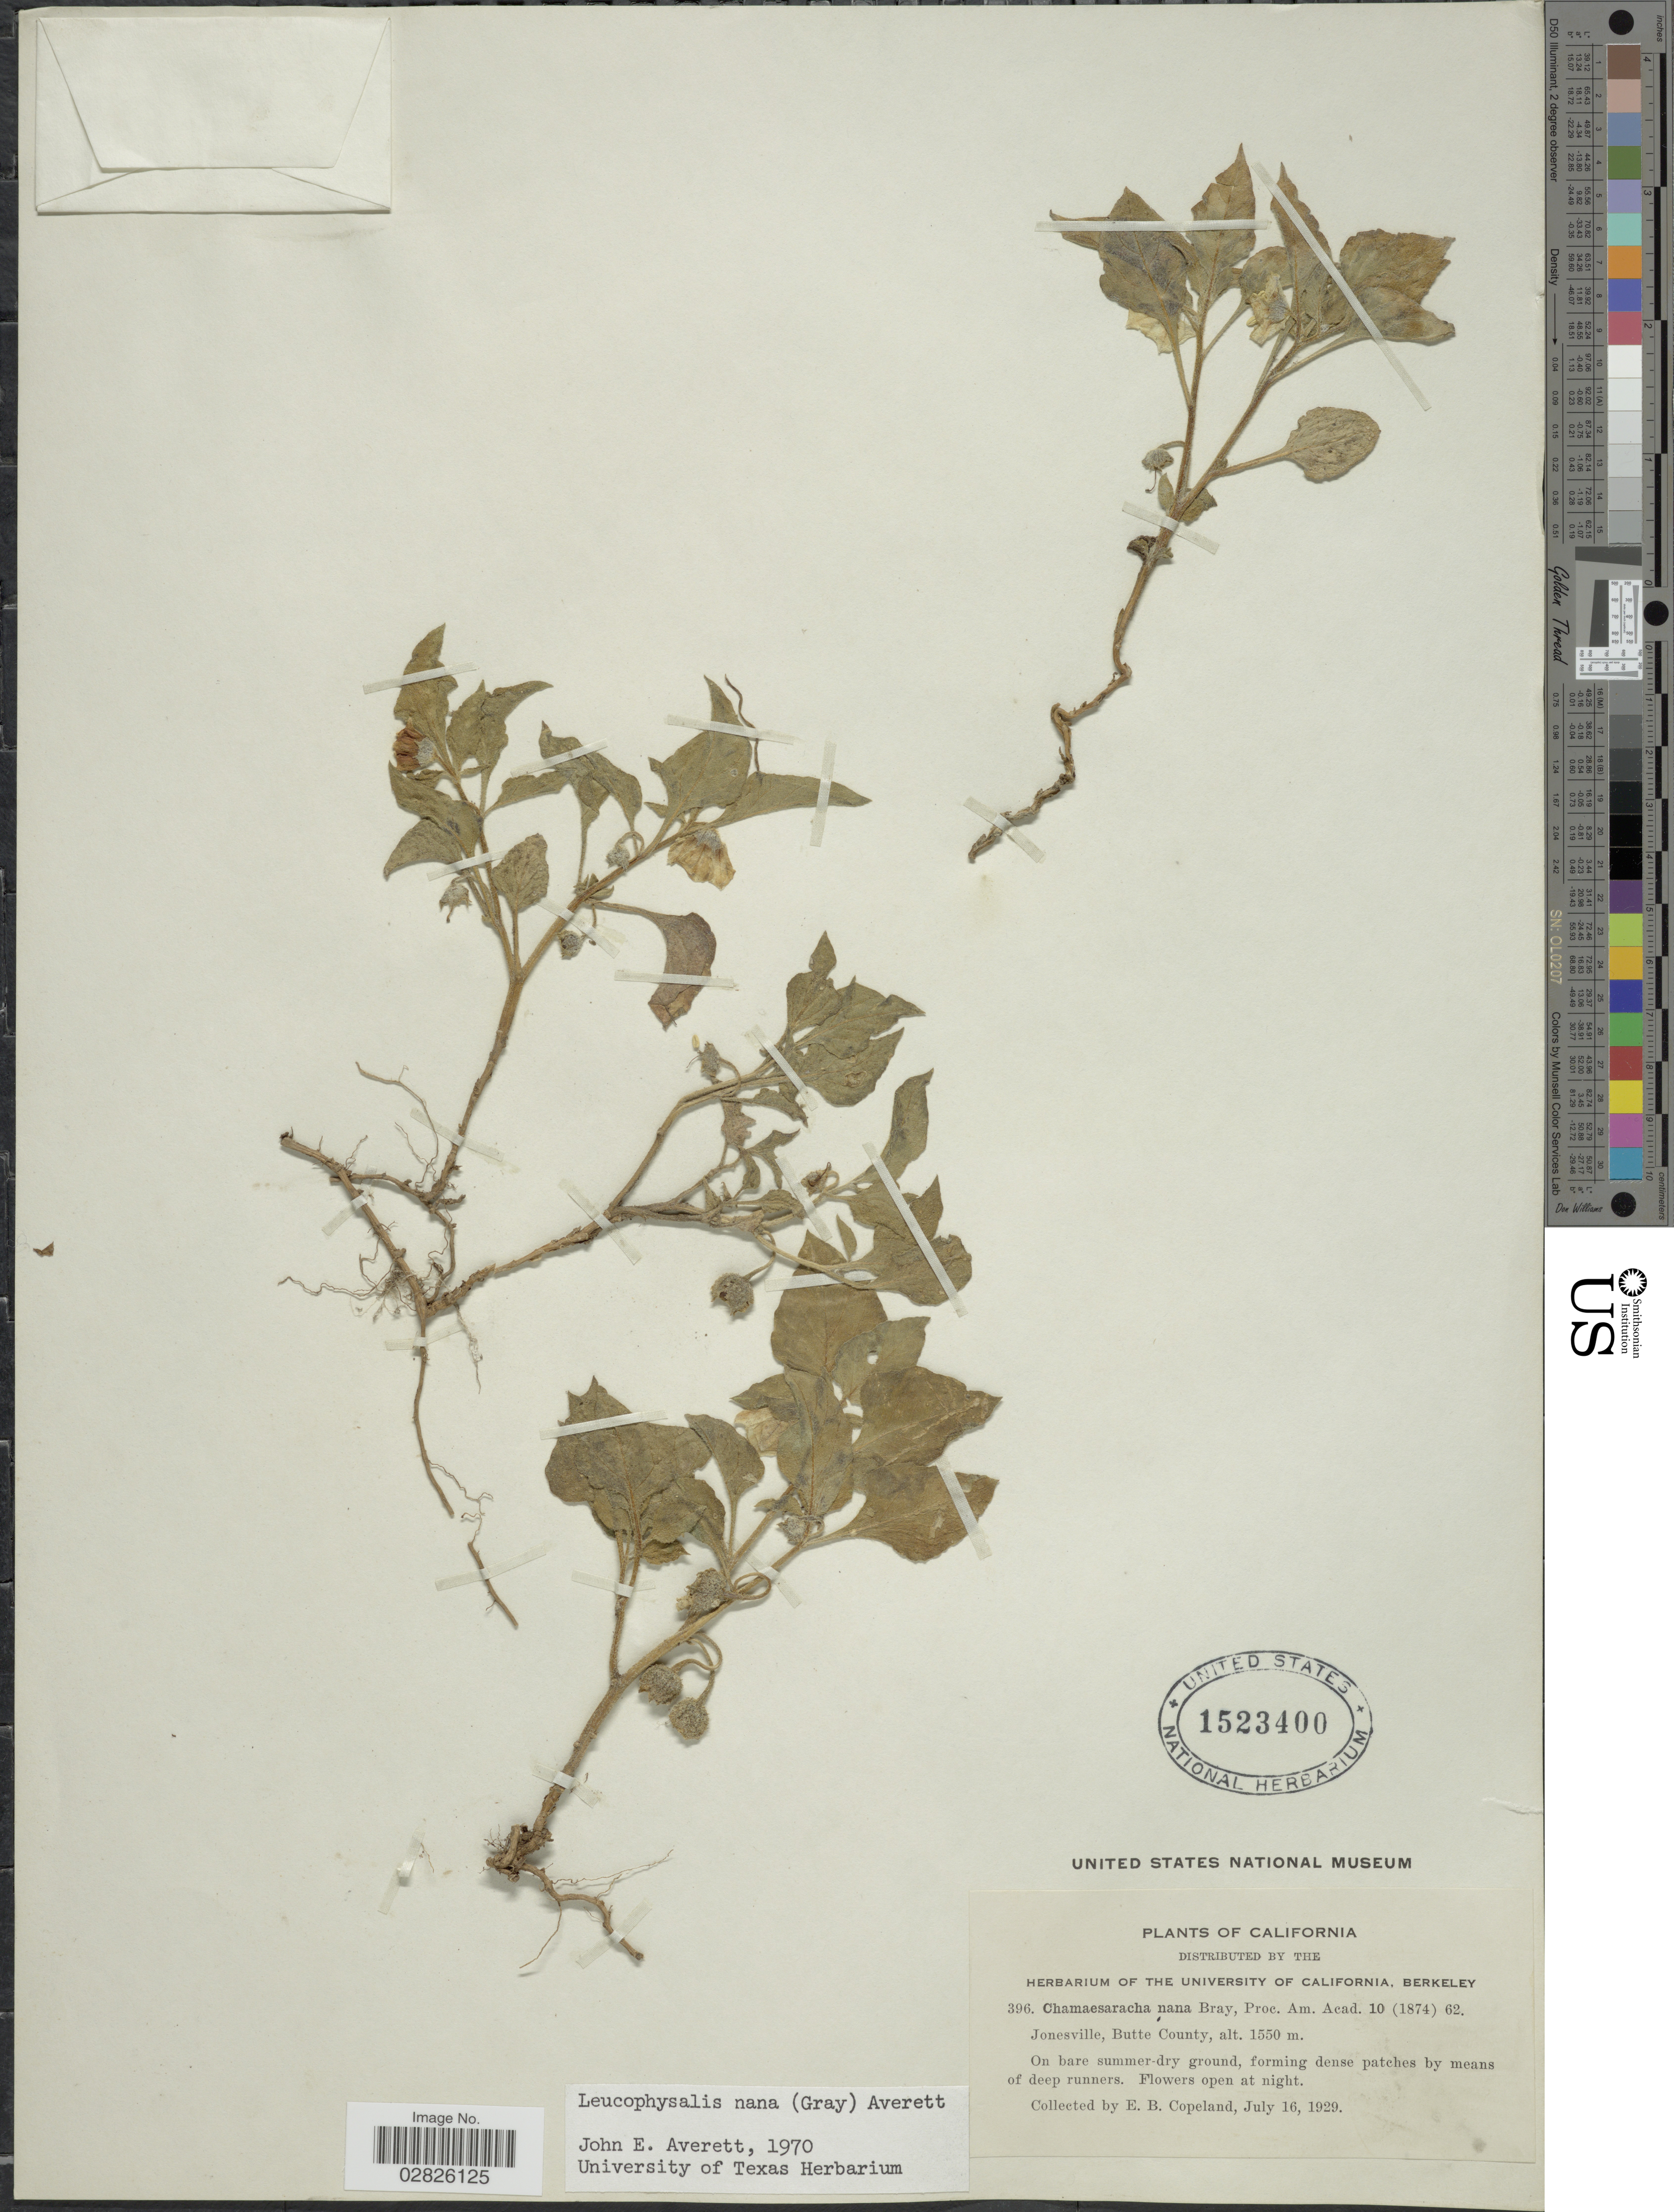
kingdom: Plantae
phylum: Tracheophyta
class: Magnoliopsida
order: Solanales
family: Solanaceae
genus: Leucophysalis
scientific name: Leucophysalis nana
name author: (A. Gray) Averett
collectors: E. B. Copeland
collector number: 396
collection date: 1929-07-16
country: United States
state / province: California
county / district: Butte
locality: Jonesville, Butte County.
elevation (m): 1550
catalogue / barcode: US 1523400